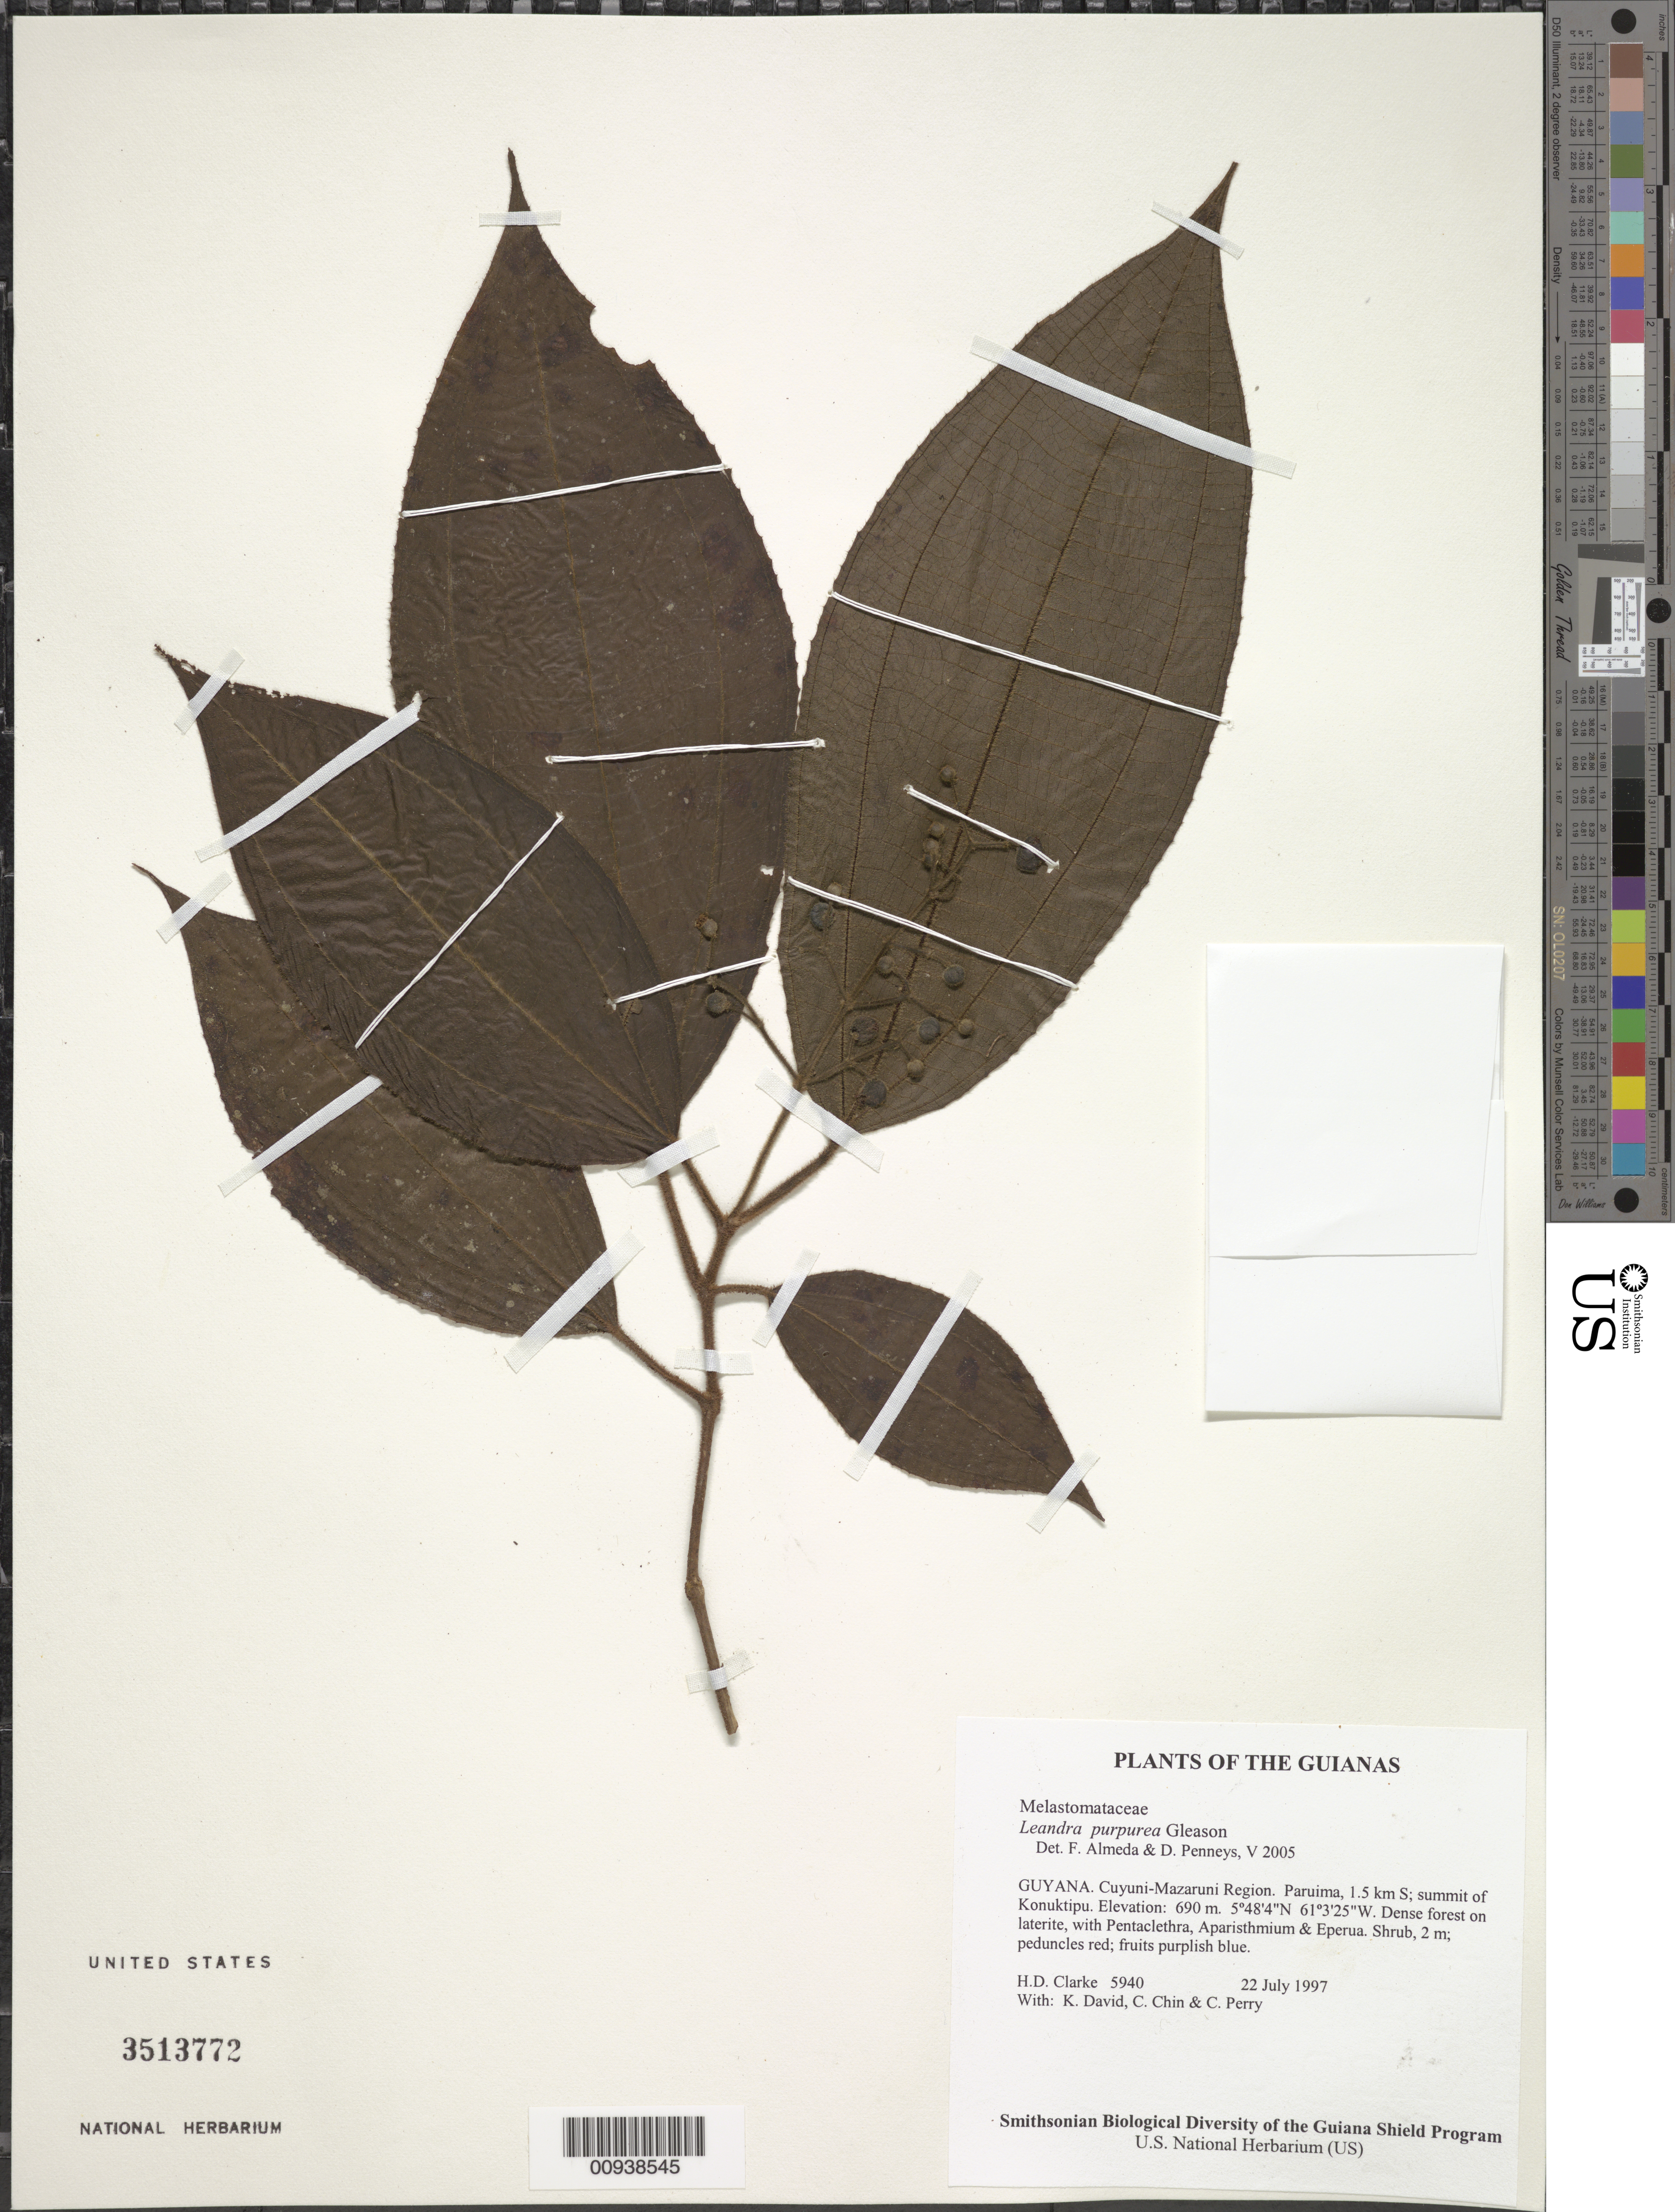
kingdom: Plantae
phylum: Tracheophyta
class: Magnoliopsida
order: Myrtales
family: Melastomataceae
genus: Leandra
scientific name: Leandra purpurea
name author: Gleason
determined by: Almeda, F.; Penneys, D. S.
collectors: H. D. Clarke, K. David, C. Chin & C. Perry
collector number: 5940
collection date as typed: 22 July 1997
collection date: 1997-07-22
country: Guyana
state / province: Cuyuni-Mazaruni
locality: Paruima, 1.5 km S; summit of Konuktipu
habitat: Dense forest on laterite, with Pentaclethra, Aparisthmium & Eperua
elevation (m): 690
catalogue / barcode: US 3513772